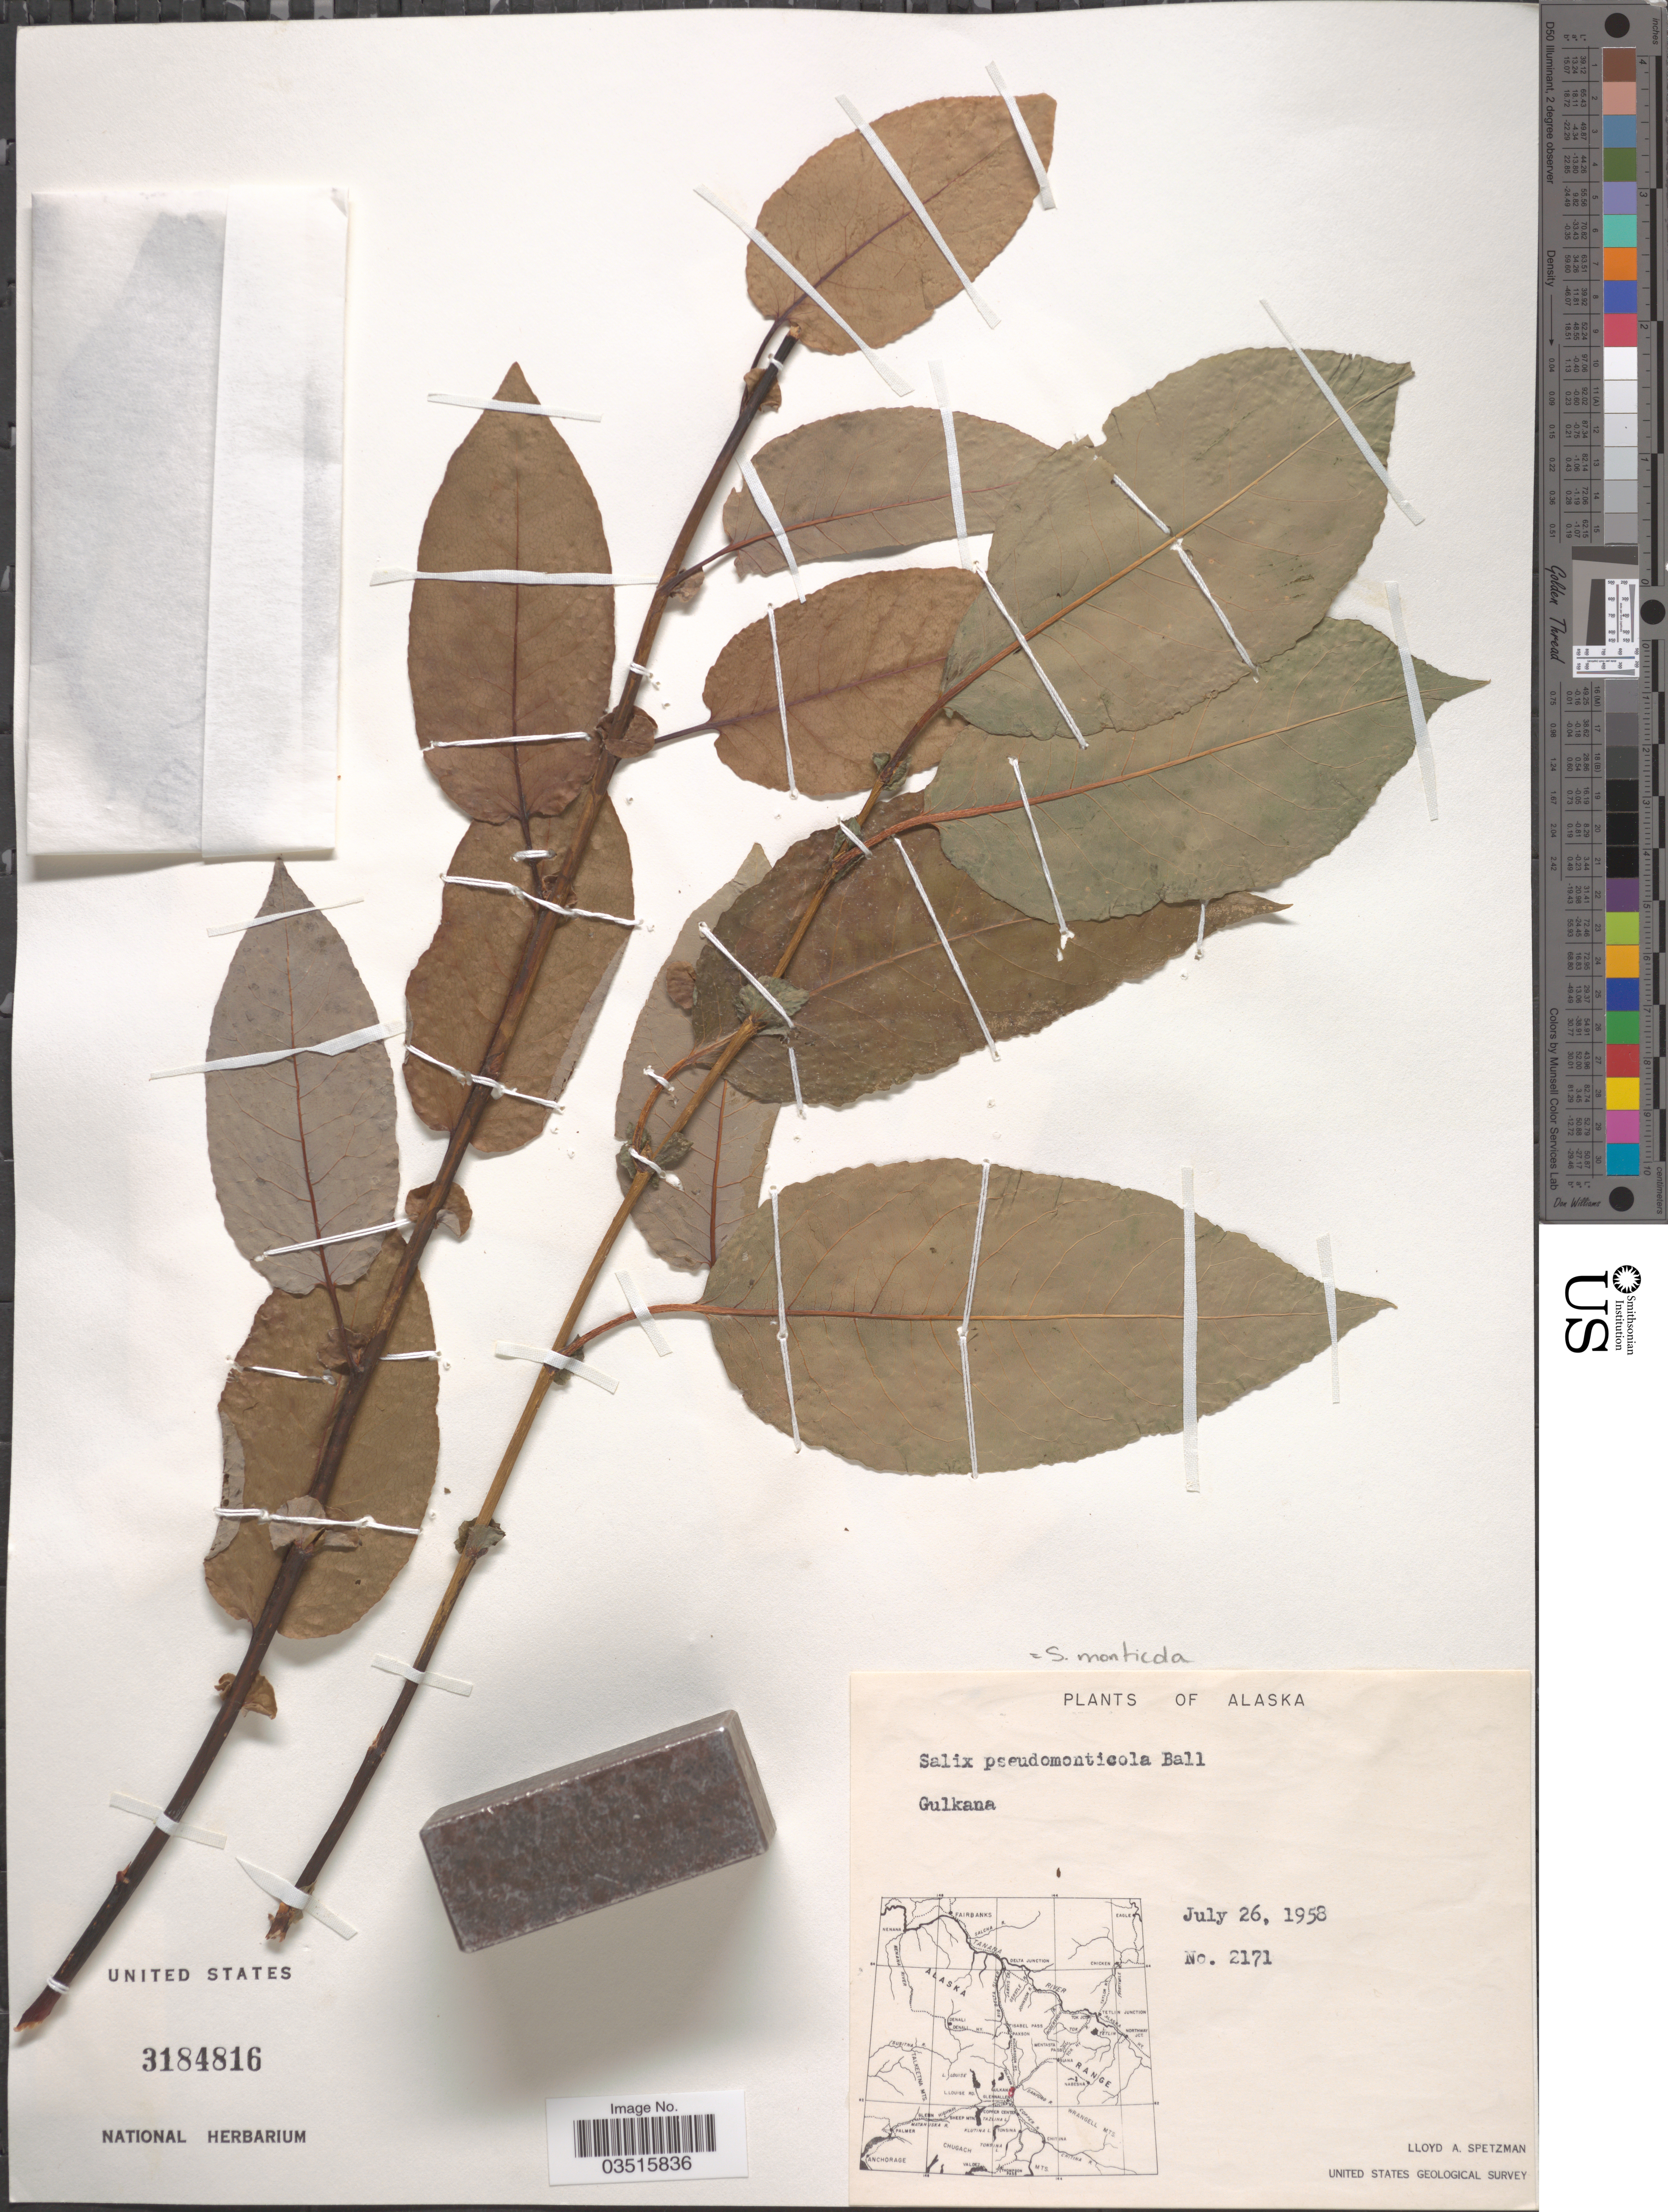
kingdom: Plantae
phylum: Tracheophyta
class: Magnoliopsida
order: Malpighiales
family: Salicaceae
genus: Salix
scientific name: Salix monticola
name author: Bebb.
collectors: L. Spetzman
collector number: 2171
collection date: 1958-07-26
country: United States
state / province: Alaska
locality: Gulkana.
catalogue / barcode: US 3184816